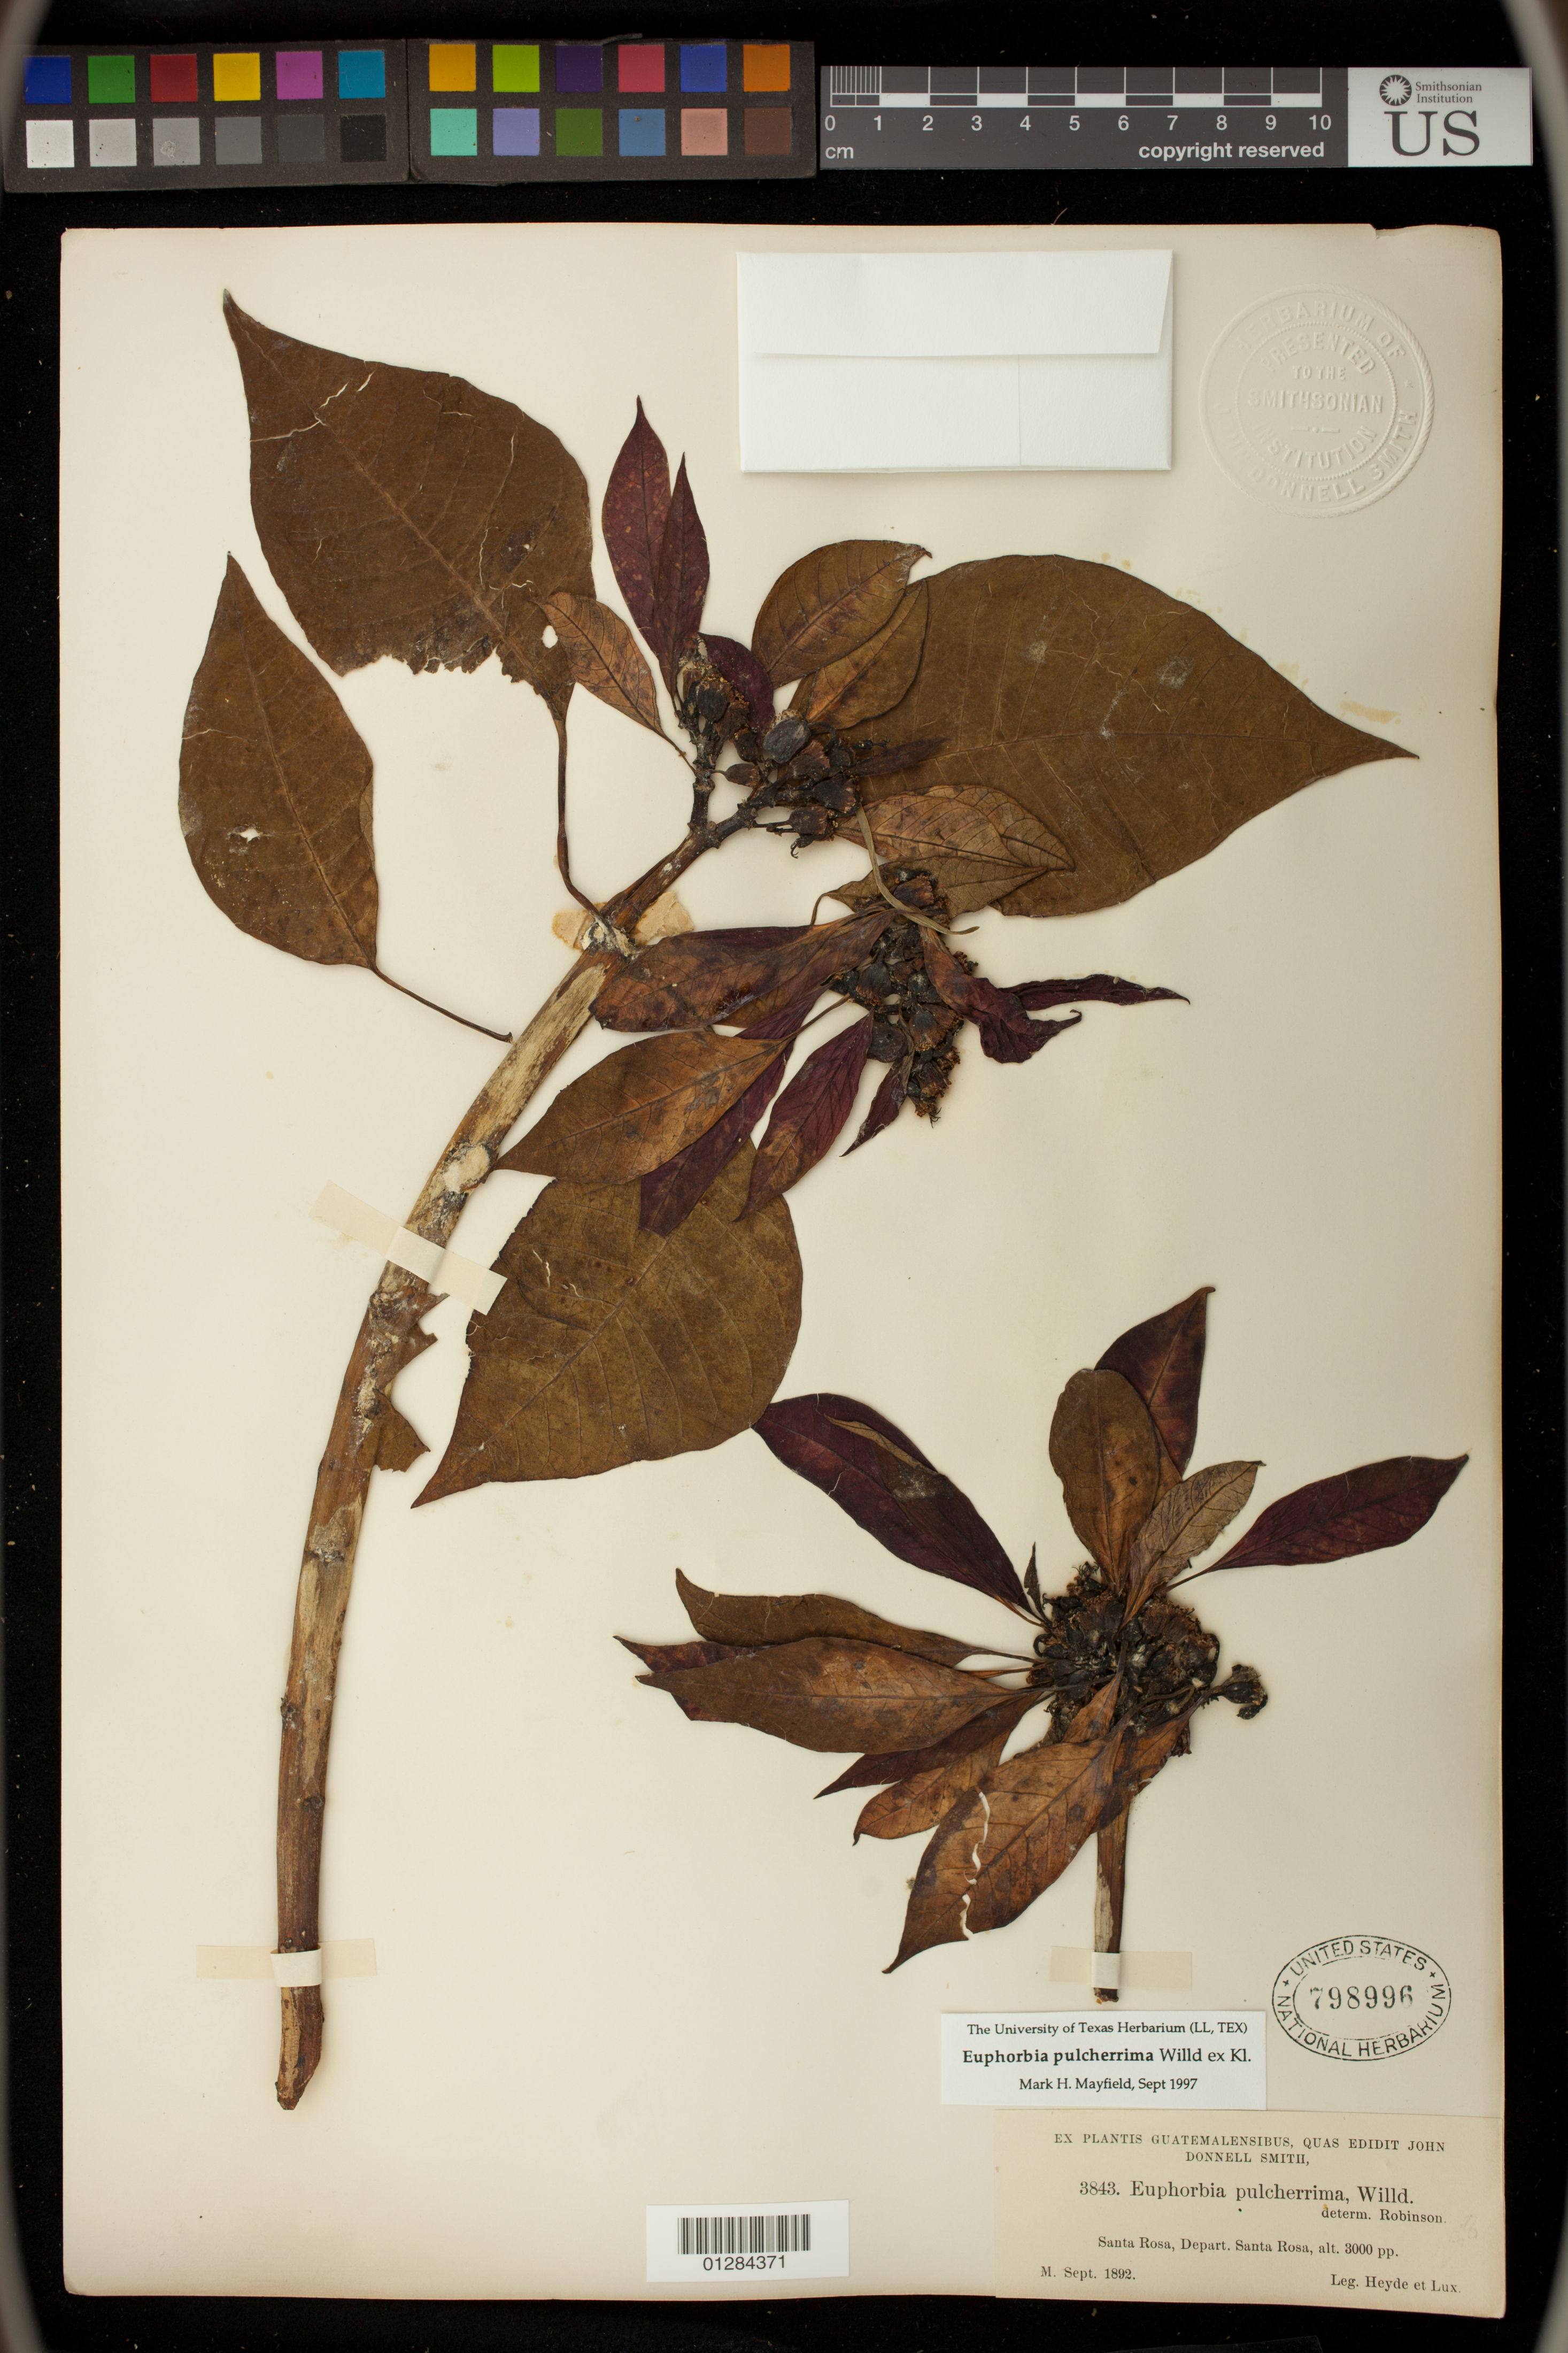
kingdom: Plantae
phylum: Tracheophyta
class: Magnoliopsida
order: Malpighiales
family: Euphorbiaceae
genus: Euphorbia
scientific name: Euphorbia pulcherrima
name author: Willd. ex Klotzsch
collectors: H. Lux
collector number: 3843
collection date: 1892-09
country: Guatemala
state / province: Santa Rosa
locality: Santa Rosa, Depart. Santa Rosa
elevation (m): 914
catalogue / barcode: US 798996